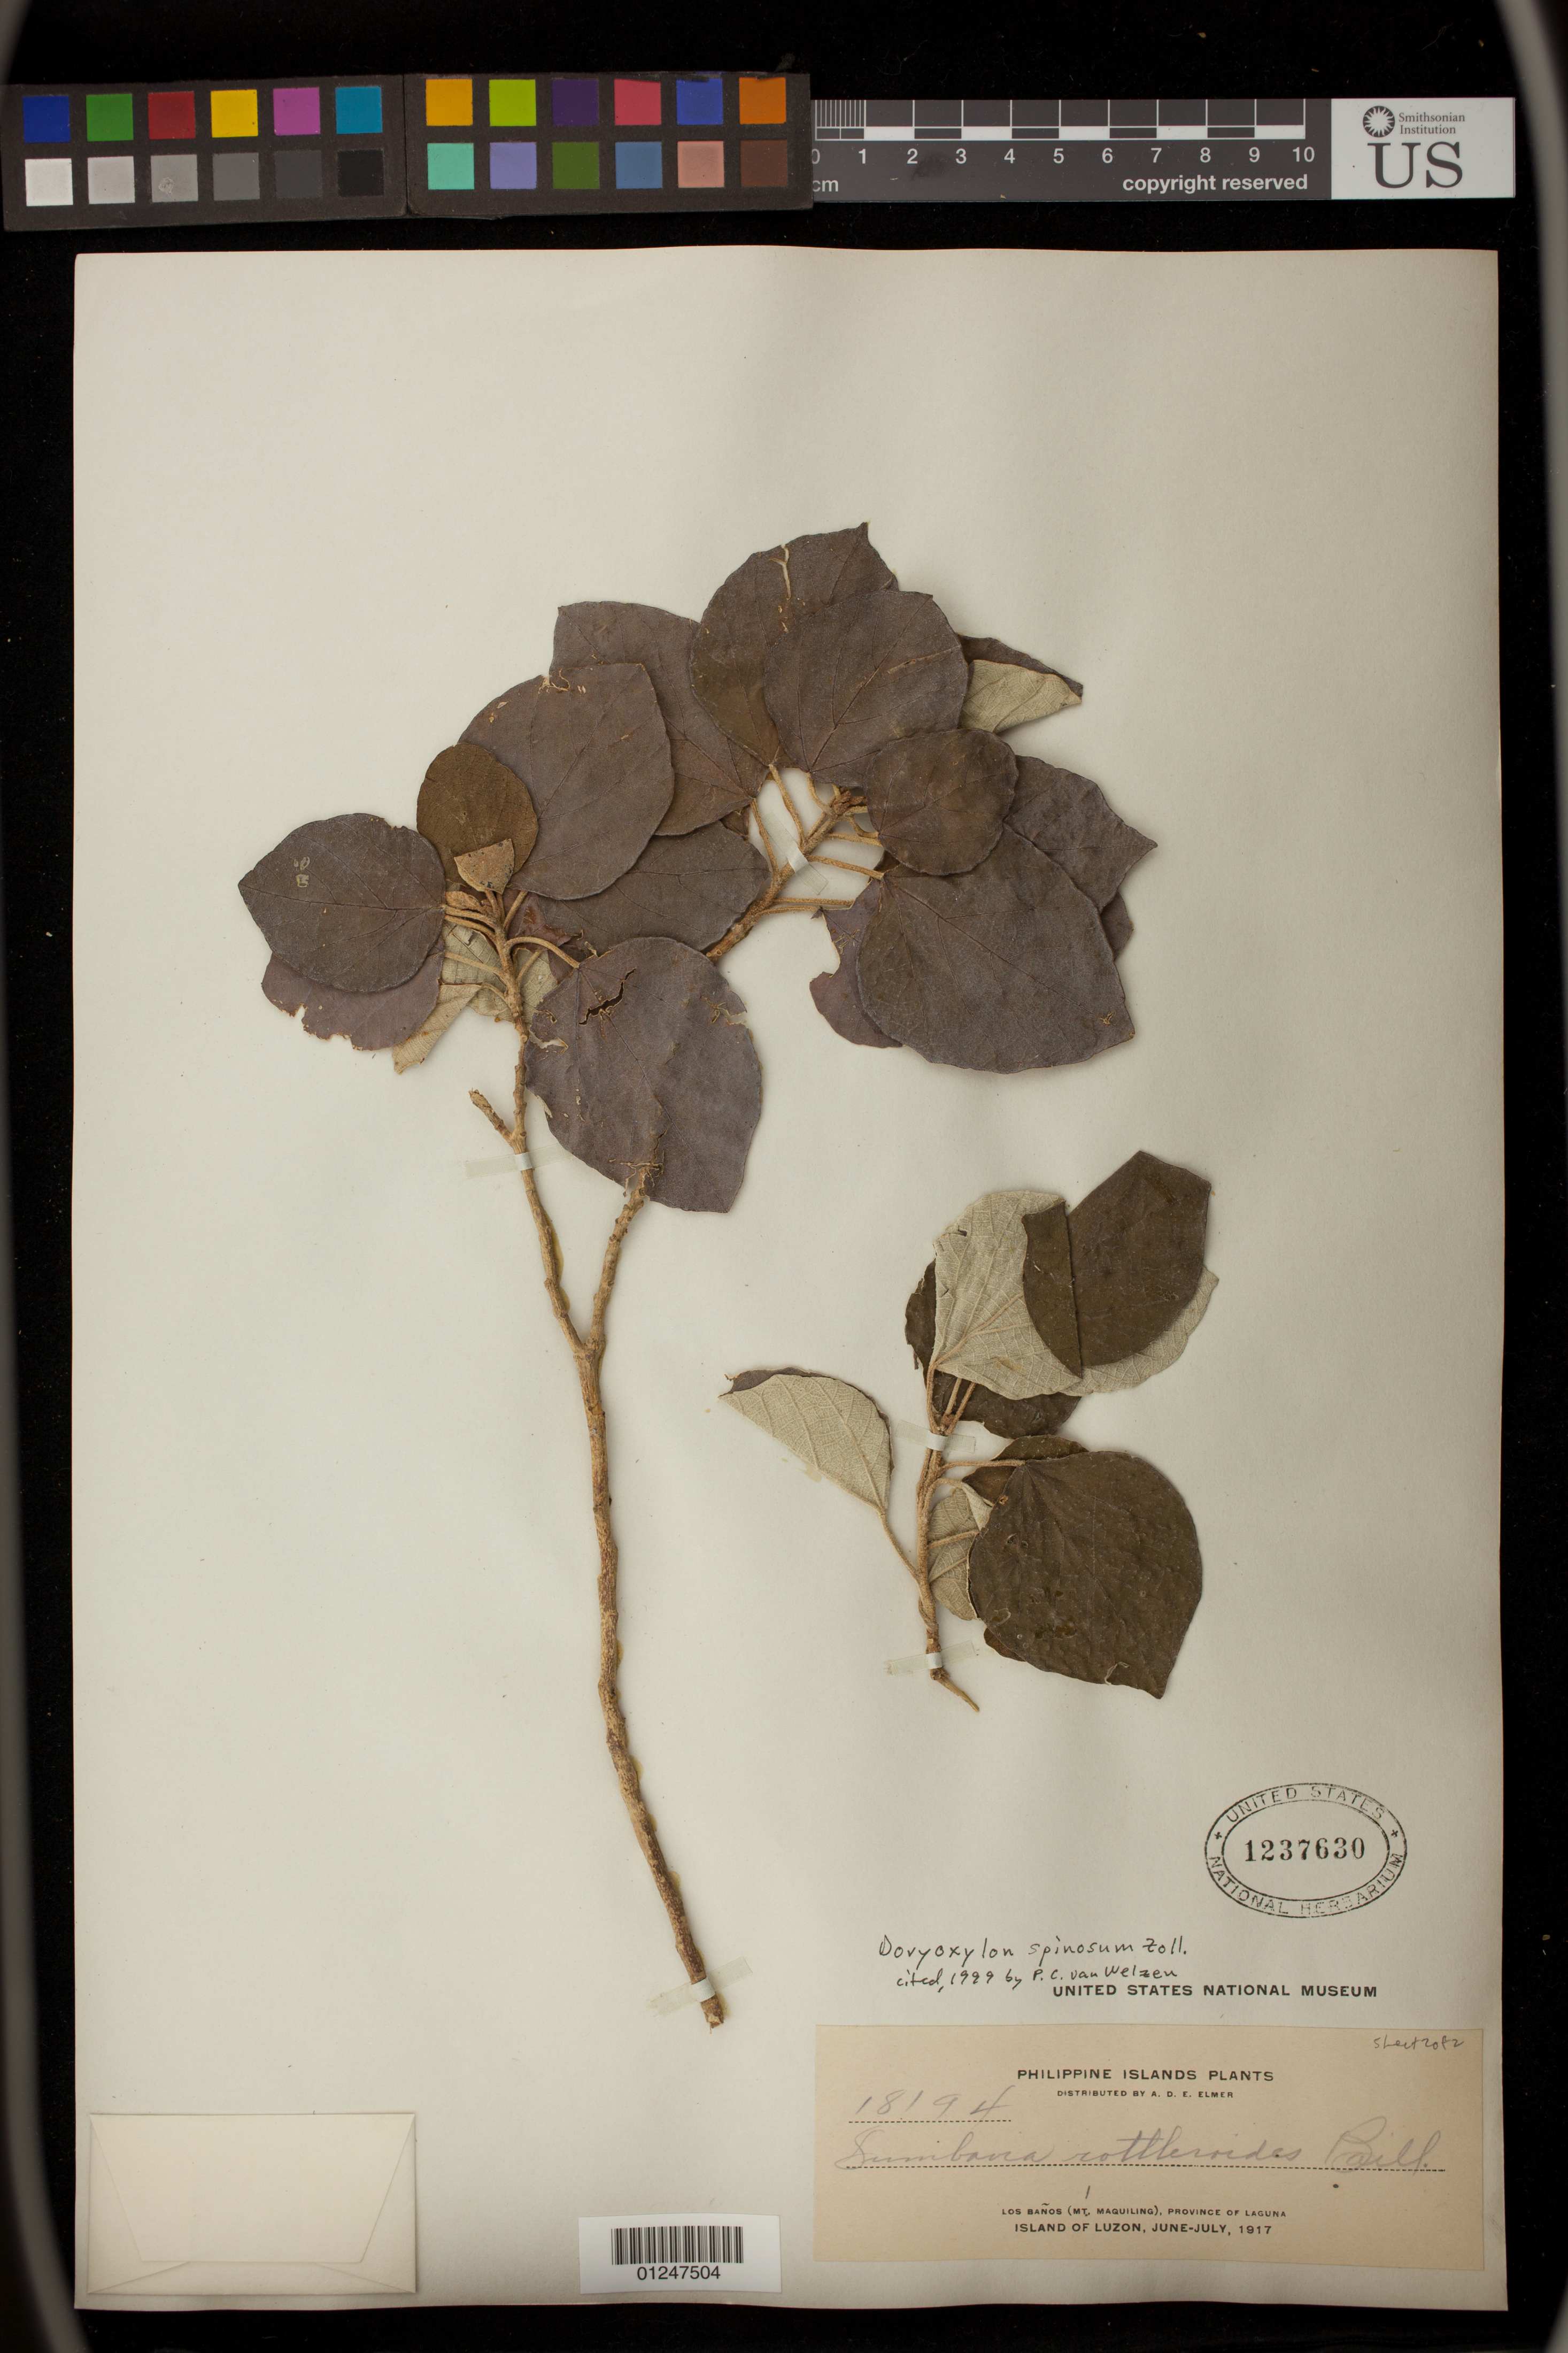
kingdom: Plantae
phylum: Tracheophyta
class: Magnoliopsida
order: Malpighiales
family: Euphorbiaceae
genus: Doryxylon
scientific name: Doryxylon spinosum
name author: Zoll.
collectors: A. D. E. Elmer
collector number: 18194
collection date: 1917-06-01/1917-07-01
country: Philippines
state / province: Calabarzon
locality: Sheet 2 of 2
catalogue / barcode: US 1237630